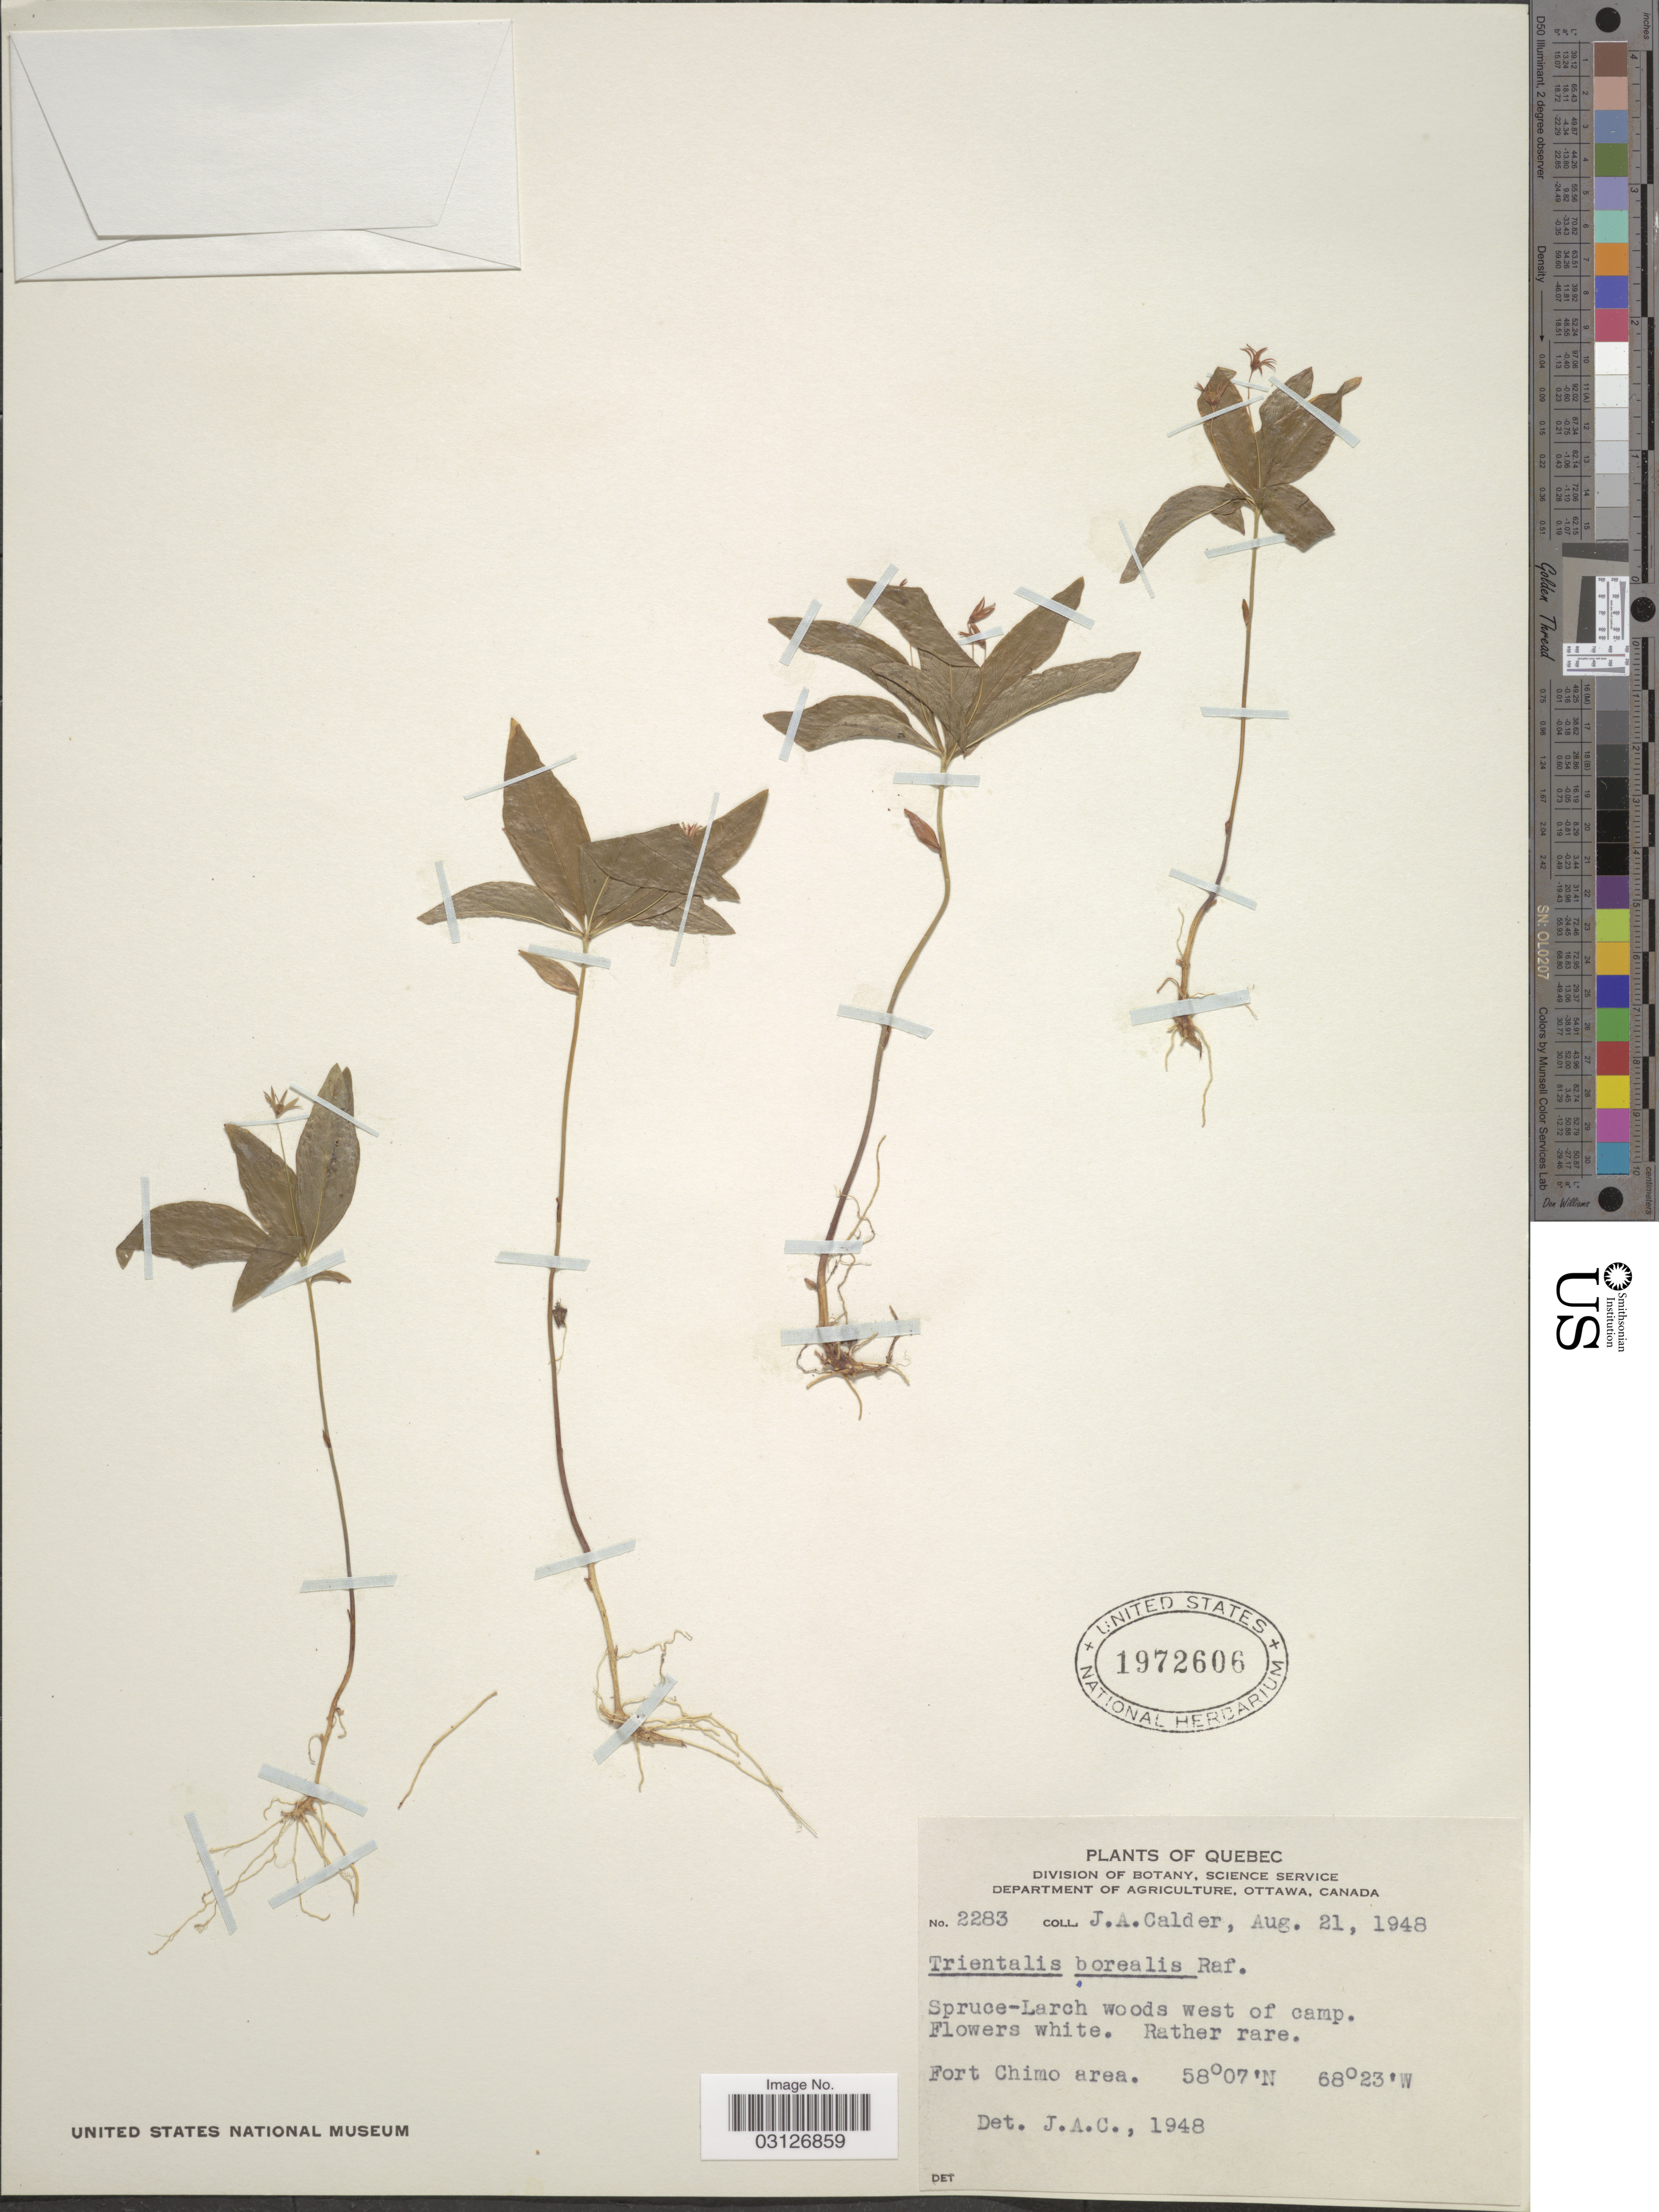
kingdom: Plantae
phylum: Tracheophyta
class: Magnoliopsida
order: Ericales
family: Primulaceae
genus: Trientalis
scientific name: Trientalis borealis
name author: Raf.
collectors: J. A. Calder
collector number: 2283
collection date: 1948-08-21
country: Canada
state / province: Quebec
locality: Spruce-Larch woods west of camp. Fort Chimo area.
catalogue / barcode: US 1972606